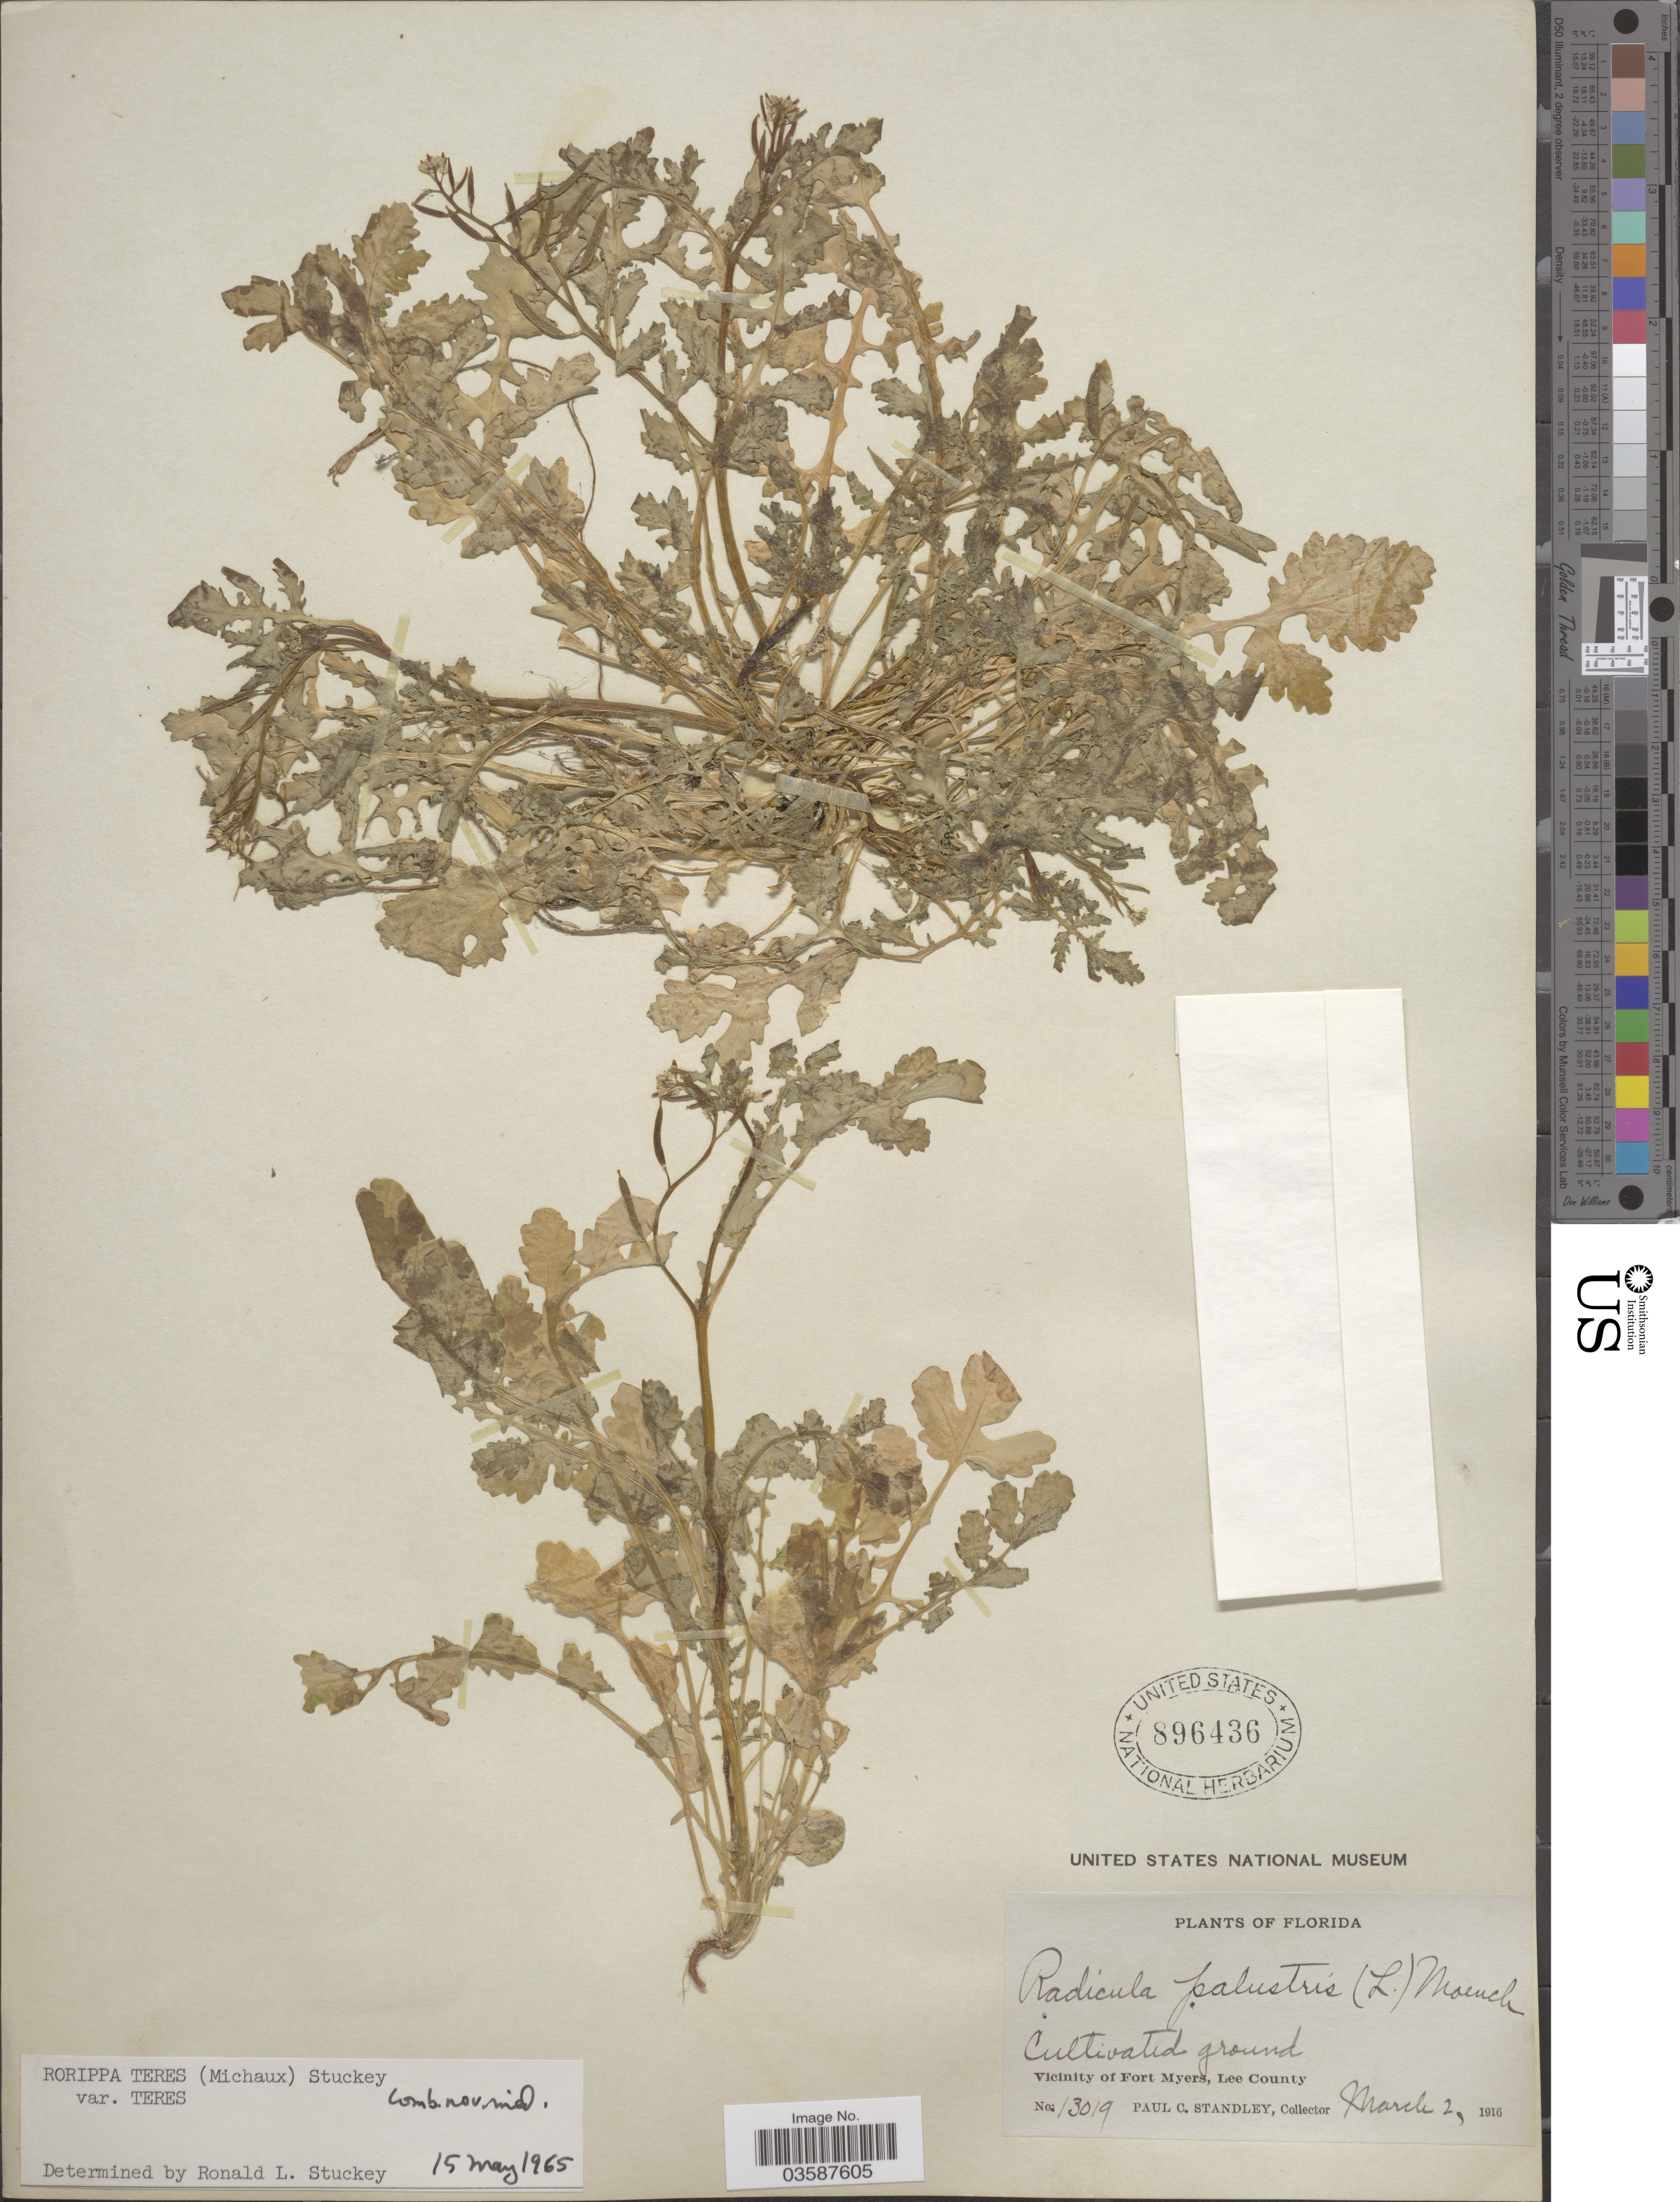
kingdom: Plantae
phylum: Tracheophyta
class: Magnoliopsida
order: Brassicales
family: Brassicaceae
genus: Rorippa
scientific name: Rorippa teres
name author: (Michx.) Stuckey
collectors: P. C. Standley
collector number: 13019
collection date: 1916-03-02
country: United States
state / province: Florida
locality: Vicinity of Fort Myers, Lee County.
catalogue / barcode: US 896436